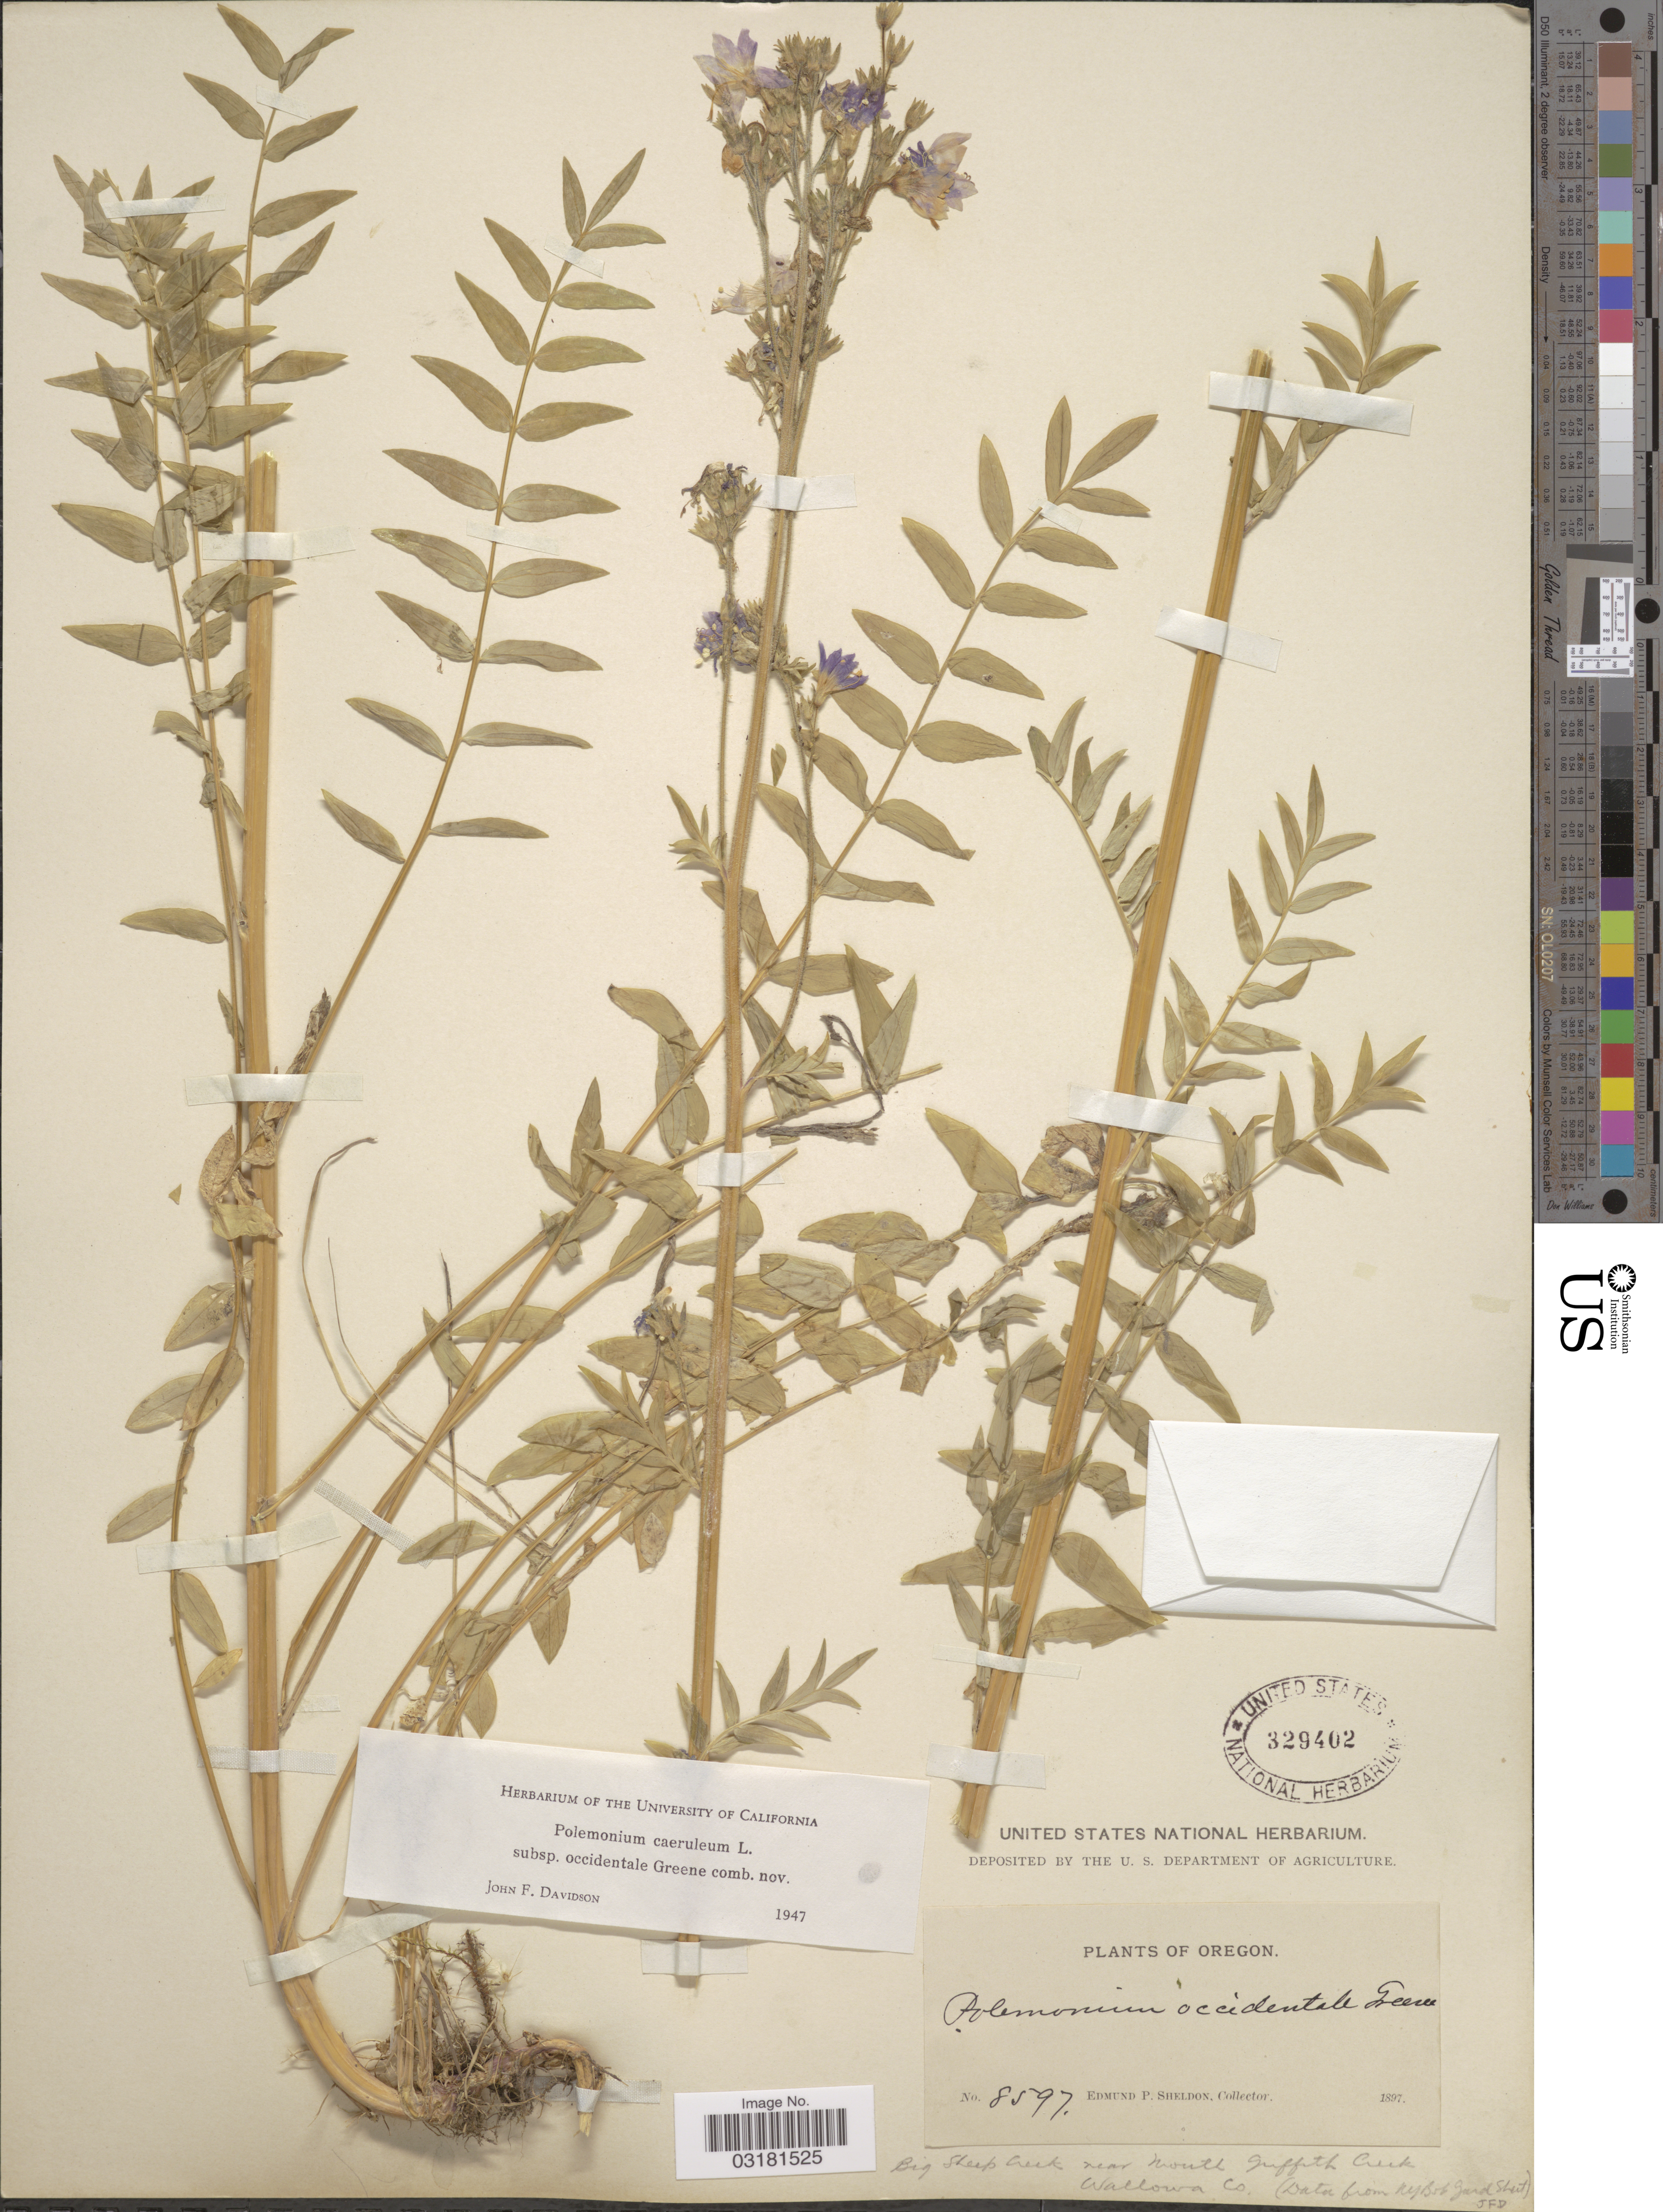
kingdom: Plantae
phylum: Tracheophyta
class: Magnoliopsida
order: Ericales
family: Polemoniaceae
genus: Polemonium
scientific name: Polemonium occidentale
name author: Greene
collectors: E. P. Sheldon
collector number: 8597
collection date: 1897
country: United States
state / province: Oregon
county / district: Wallowa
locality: Big Sheep Creek near mouth Griffith Creek, Wallowa Co.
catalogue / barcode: US 329402